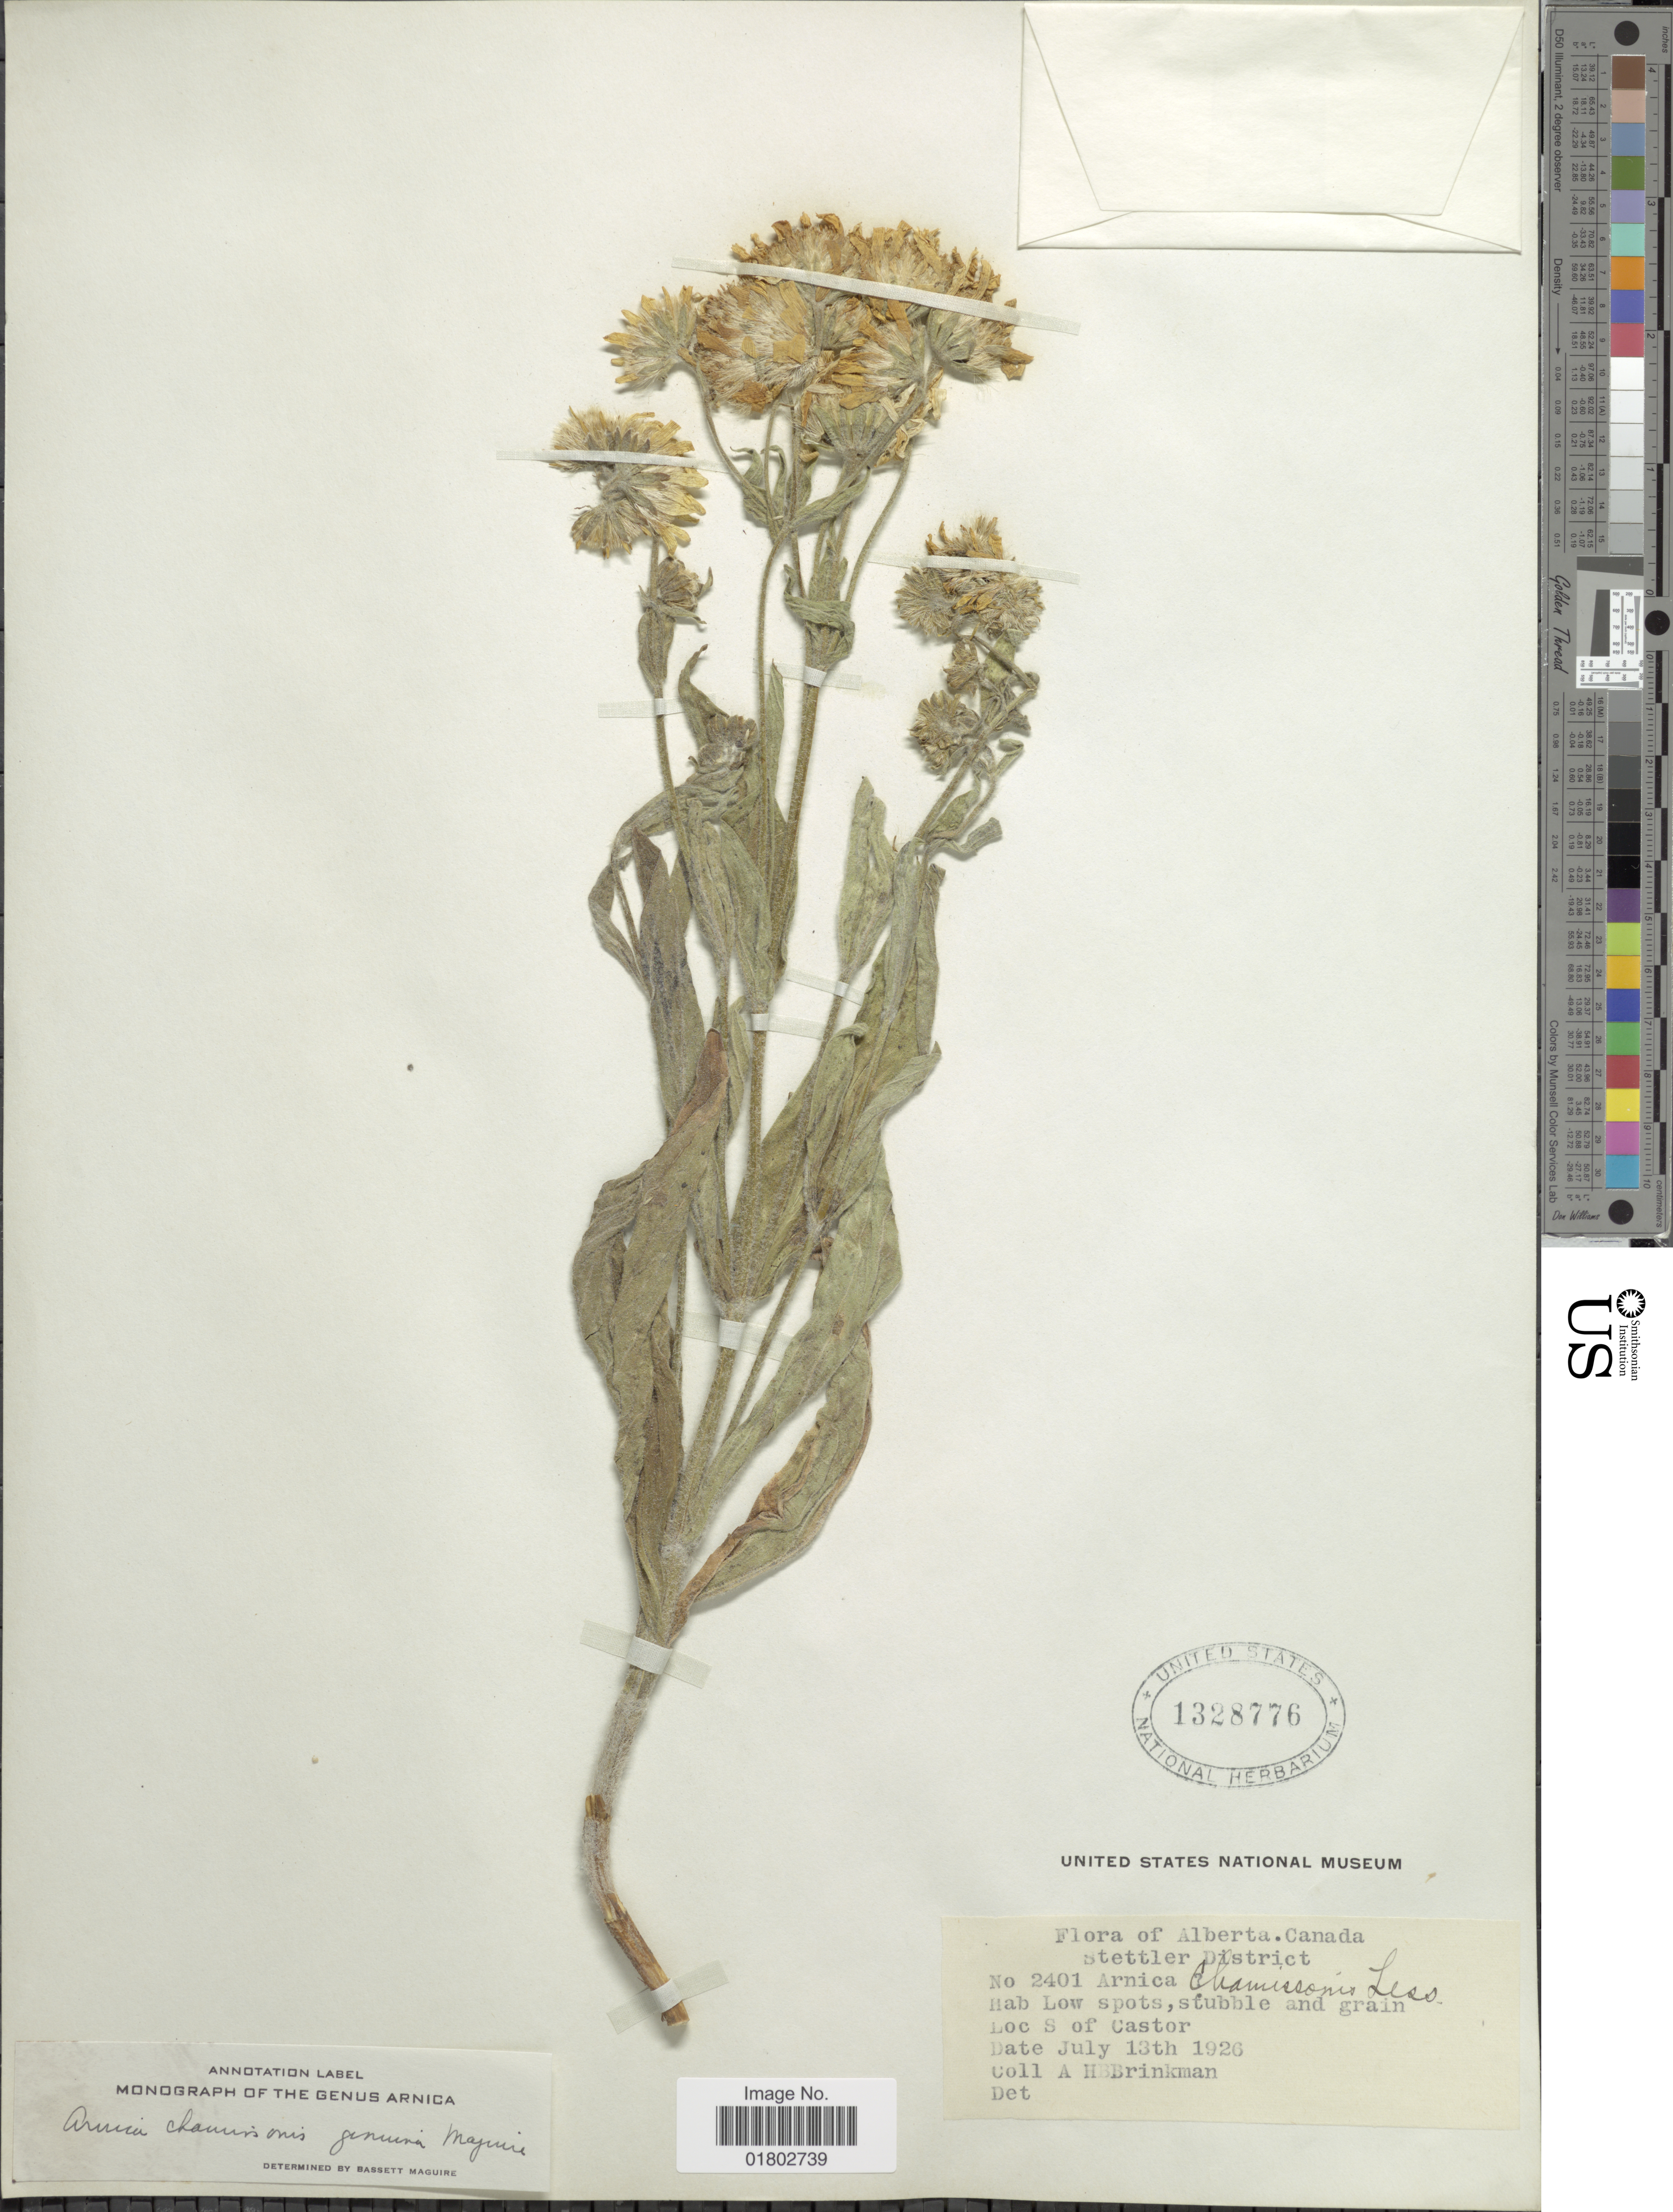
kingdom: Plantae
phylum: Tracheophyta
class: Magnoliopsida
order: Asterales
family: Asteraceae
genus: Arnica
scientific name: Arnica chamissonis subsp. genuina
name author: Maguire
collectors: A. Brinkman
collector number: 2401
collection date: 1926-07-13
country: Canada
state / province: Alberta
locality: Stettler District, S of Castor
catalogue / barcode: US 1328776